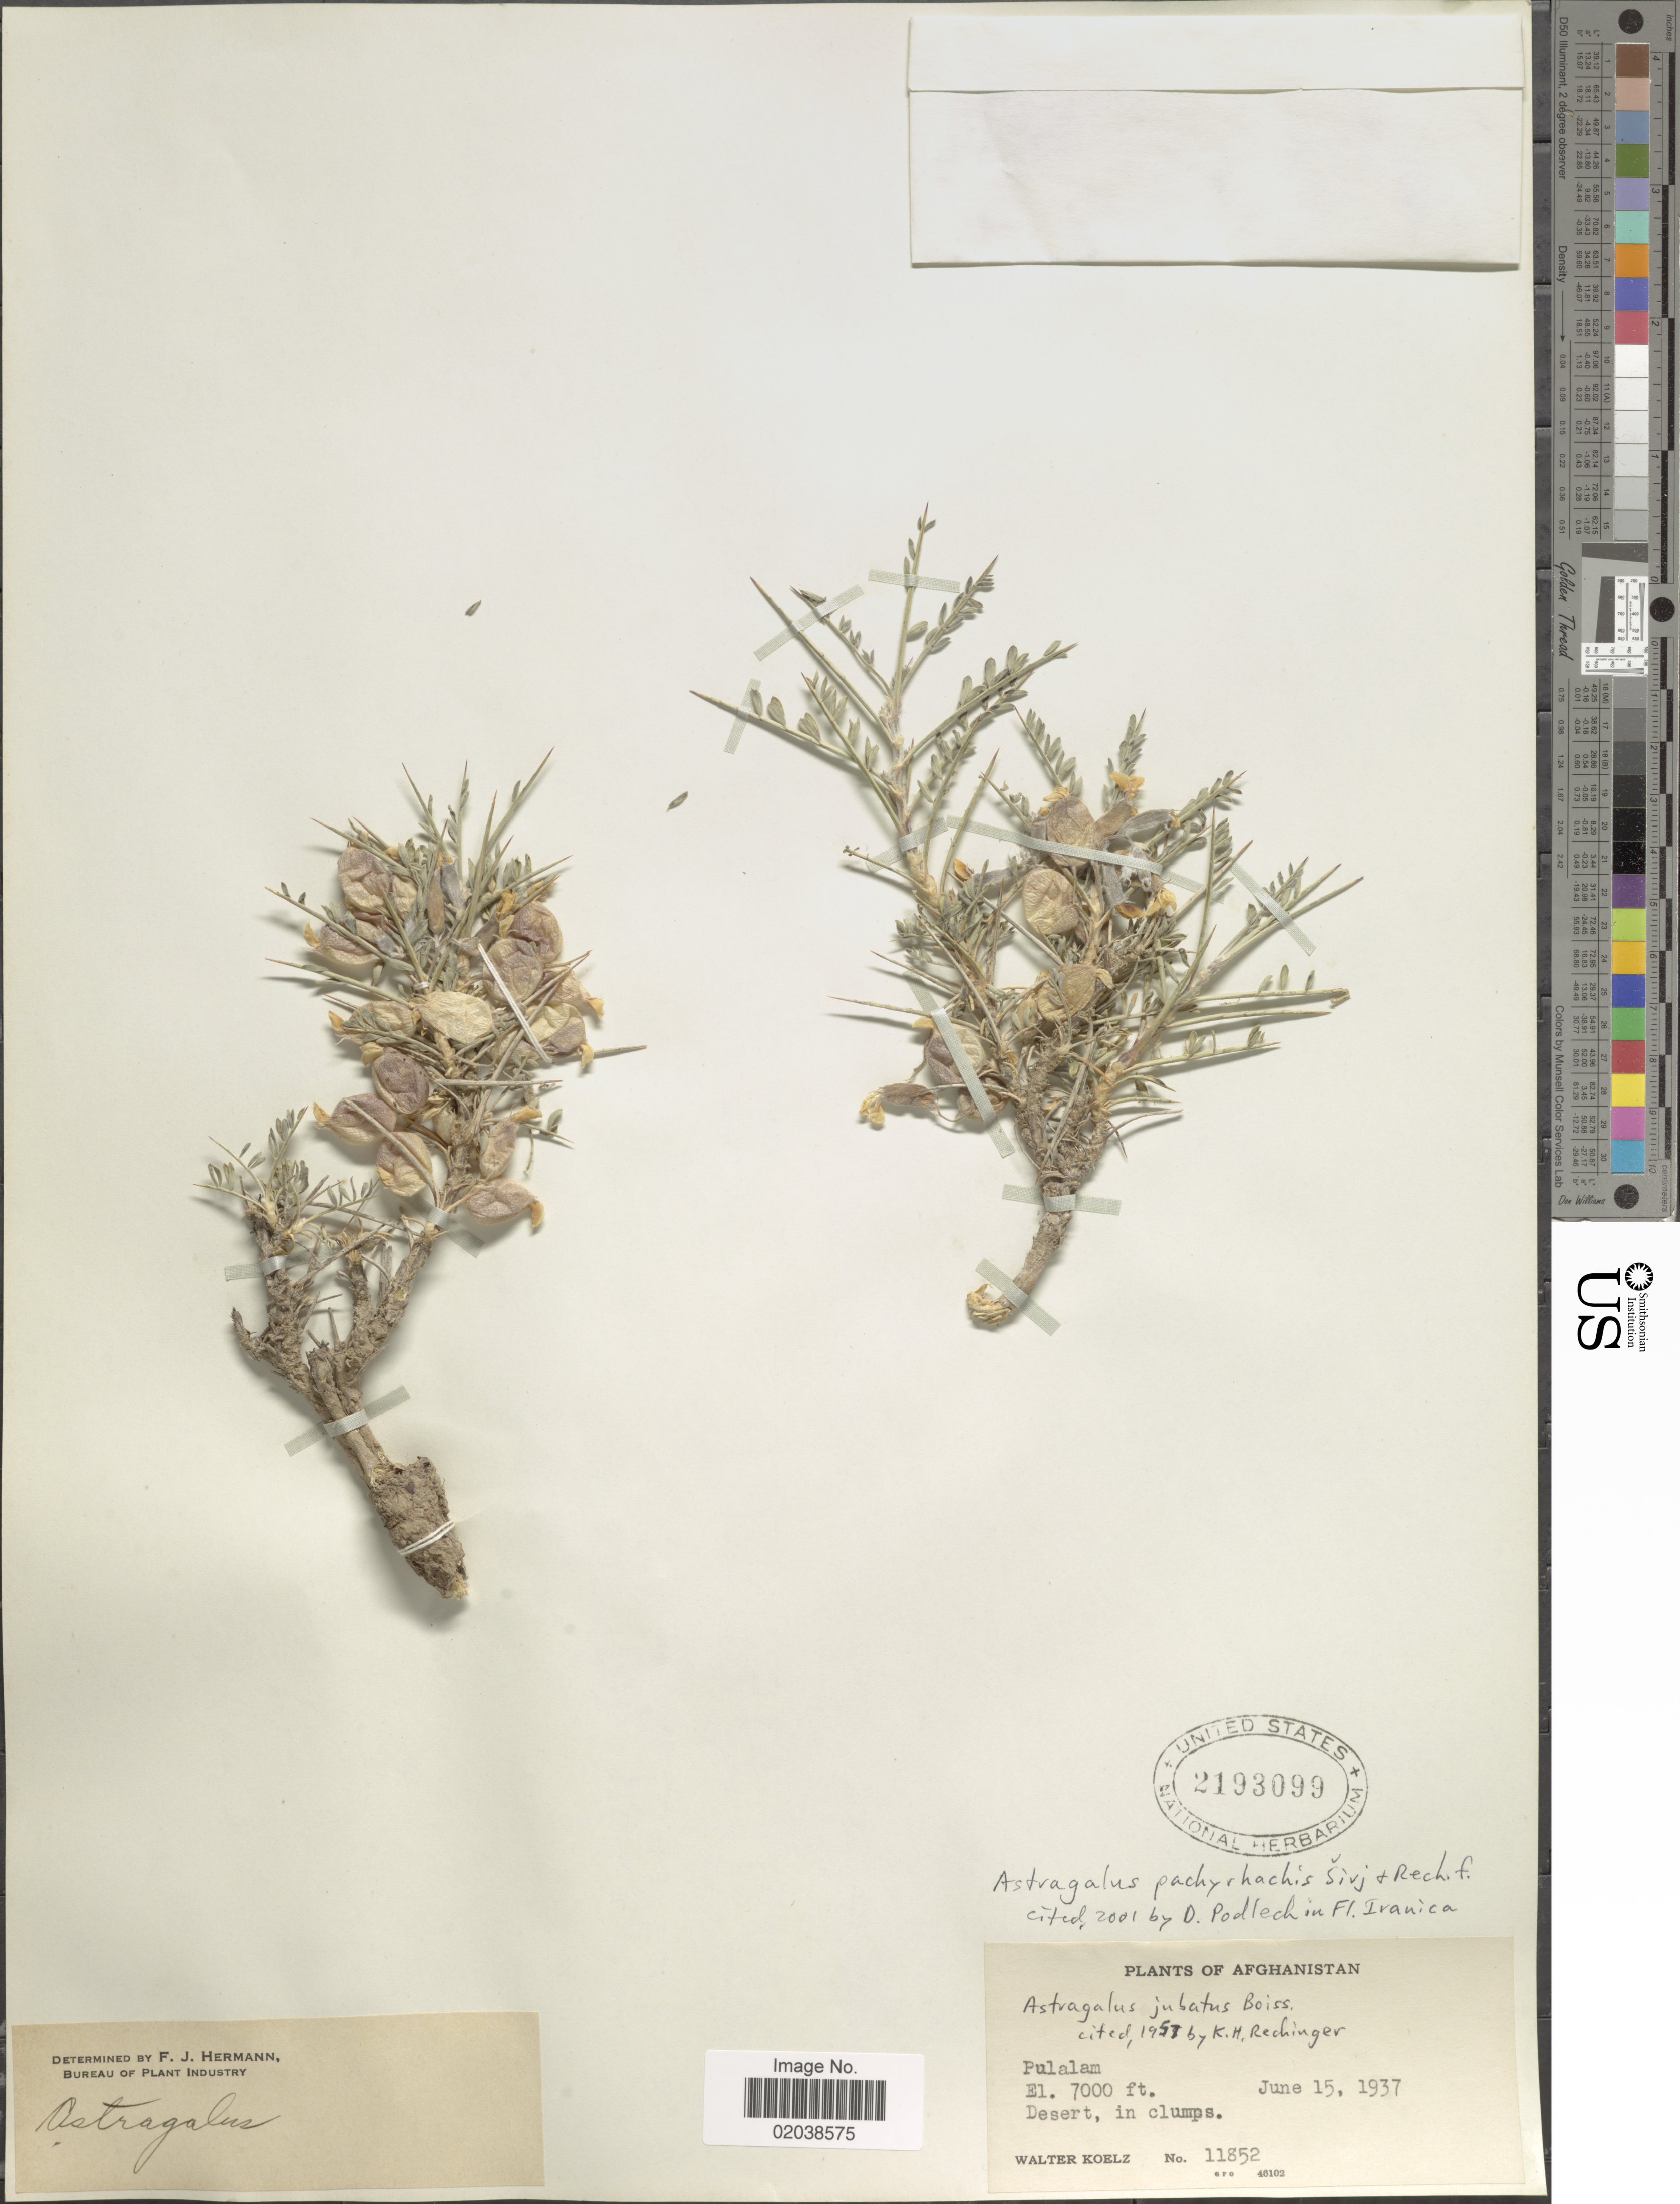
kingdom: Plantae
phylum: Tracheophyta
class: Magnoliopsida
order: Fabales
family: Fabaceae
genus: Astragalus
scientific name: Astragalus pachyrhachis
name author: Širj. & Rech. f.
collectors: W. N. Koelz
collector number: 11852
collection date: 1937-06-15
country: Afghanistan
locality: Pulalam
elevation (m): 2134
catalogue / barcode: US 2193099